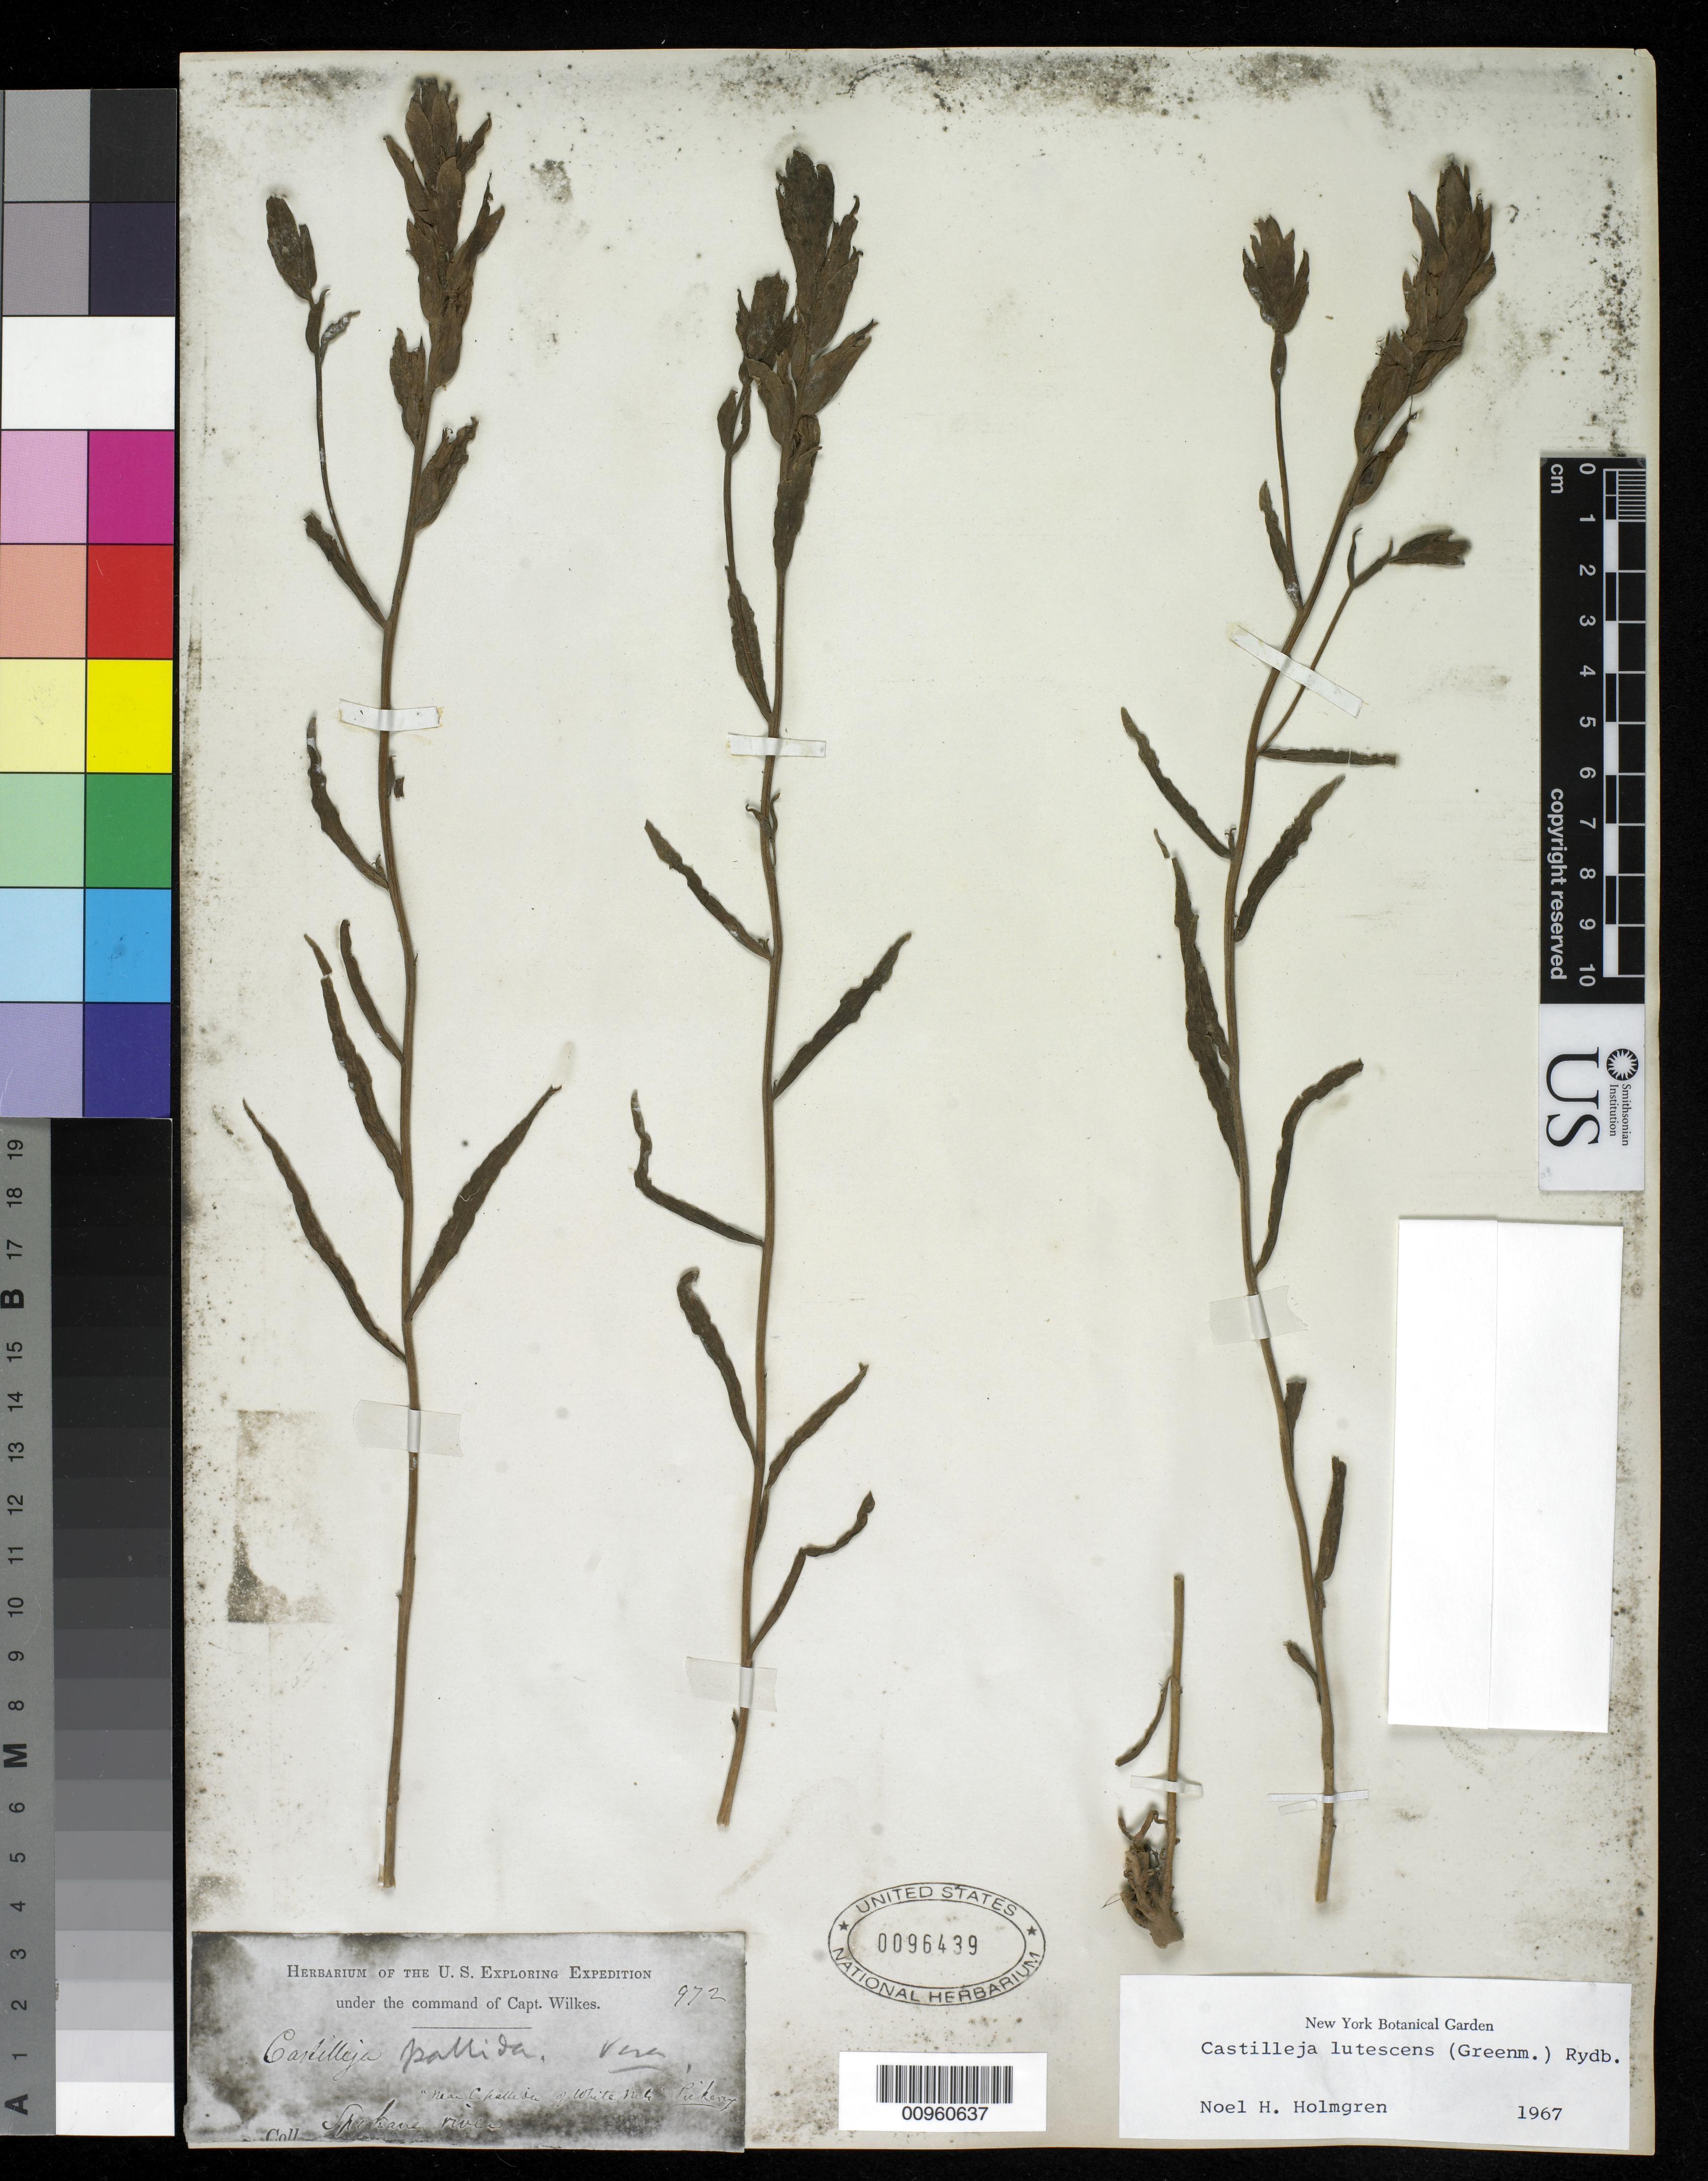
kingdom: Plantae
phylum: Tracheophyta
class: Magnoliopsida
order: Lamiales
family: Orobanchaceae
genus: Castilleja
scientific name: Castilleja lutescens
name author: (Greenm.) Rydb.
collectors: Wilkes Explor. Exped.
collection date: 1838/1842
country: United States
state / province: Washington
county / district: Spokane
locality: Spokane River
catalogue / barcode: US 96439